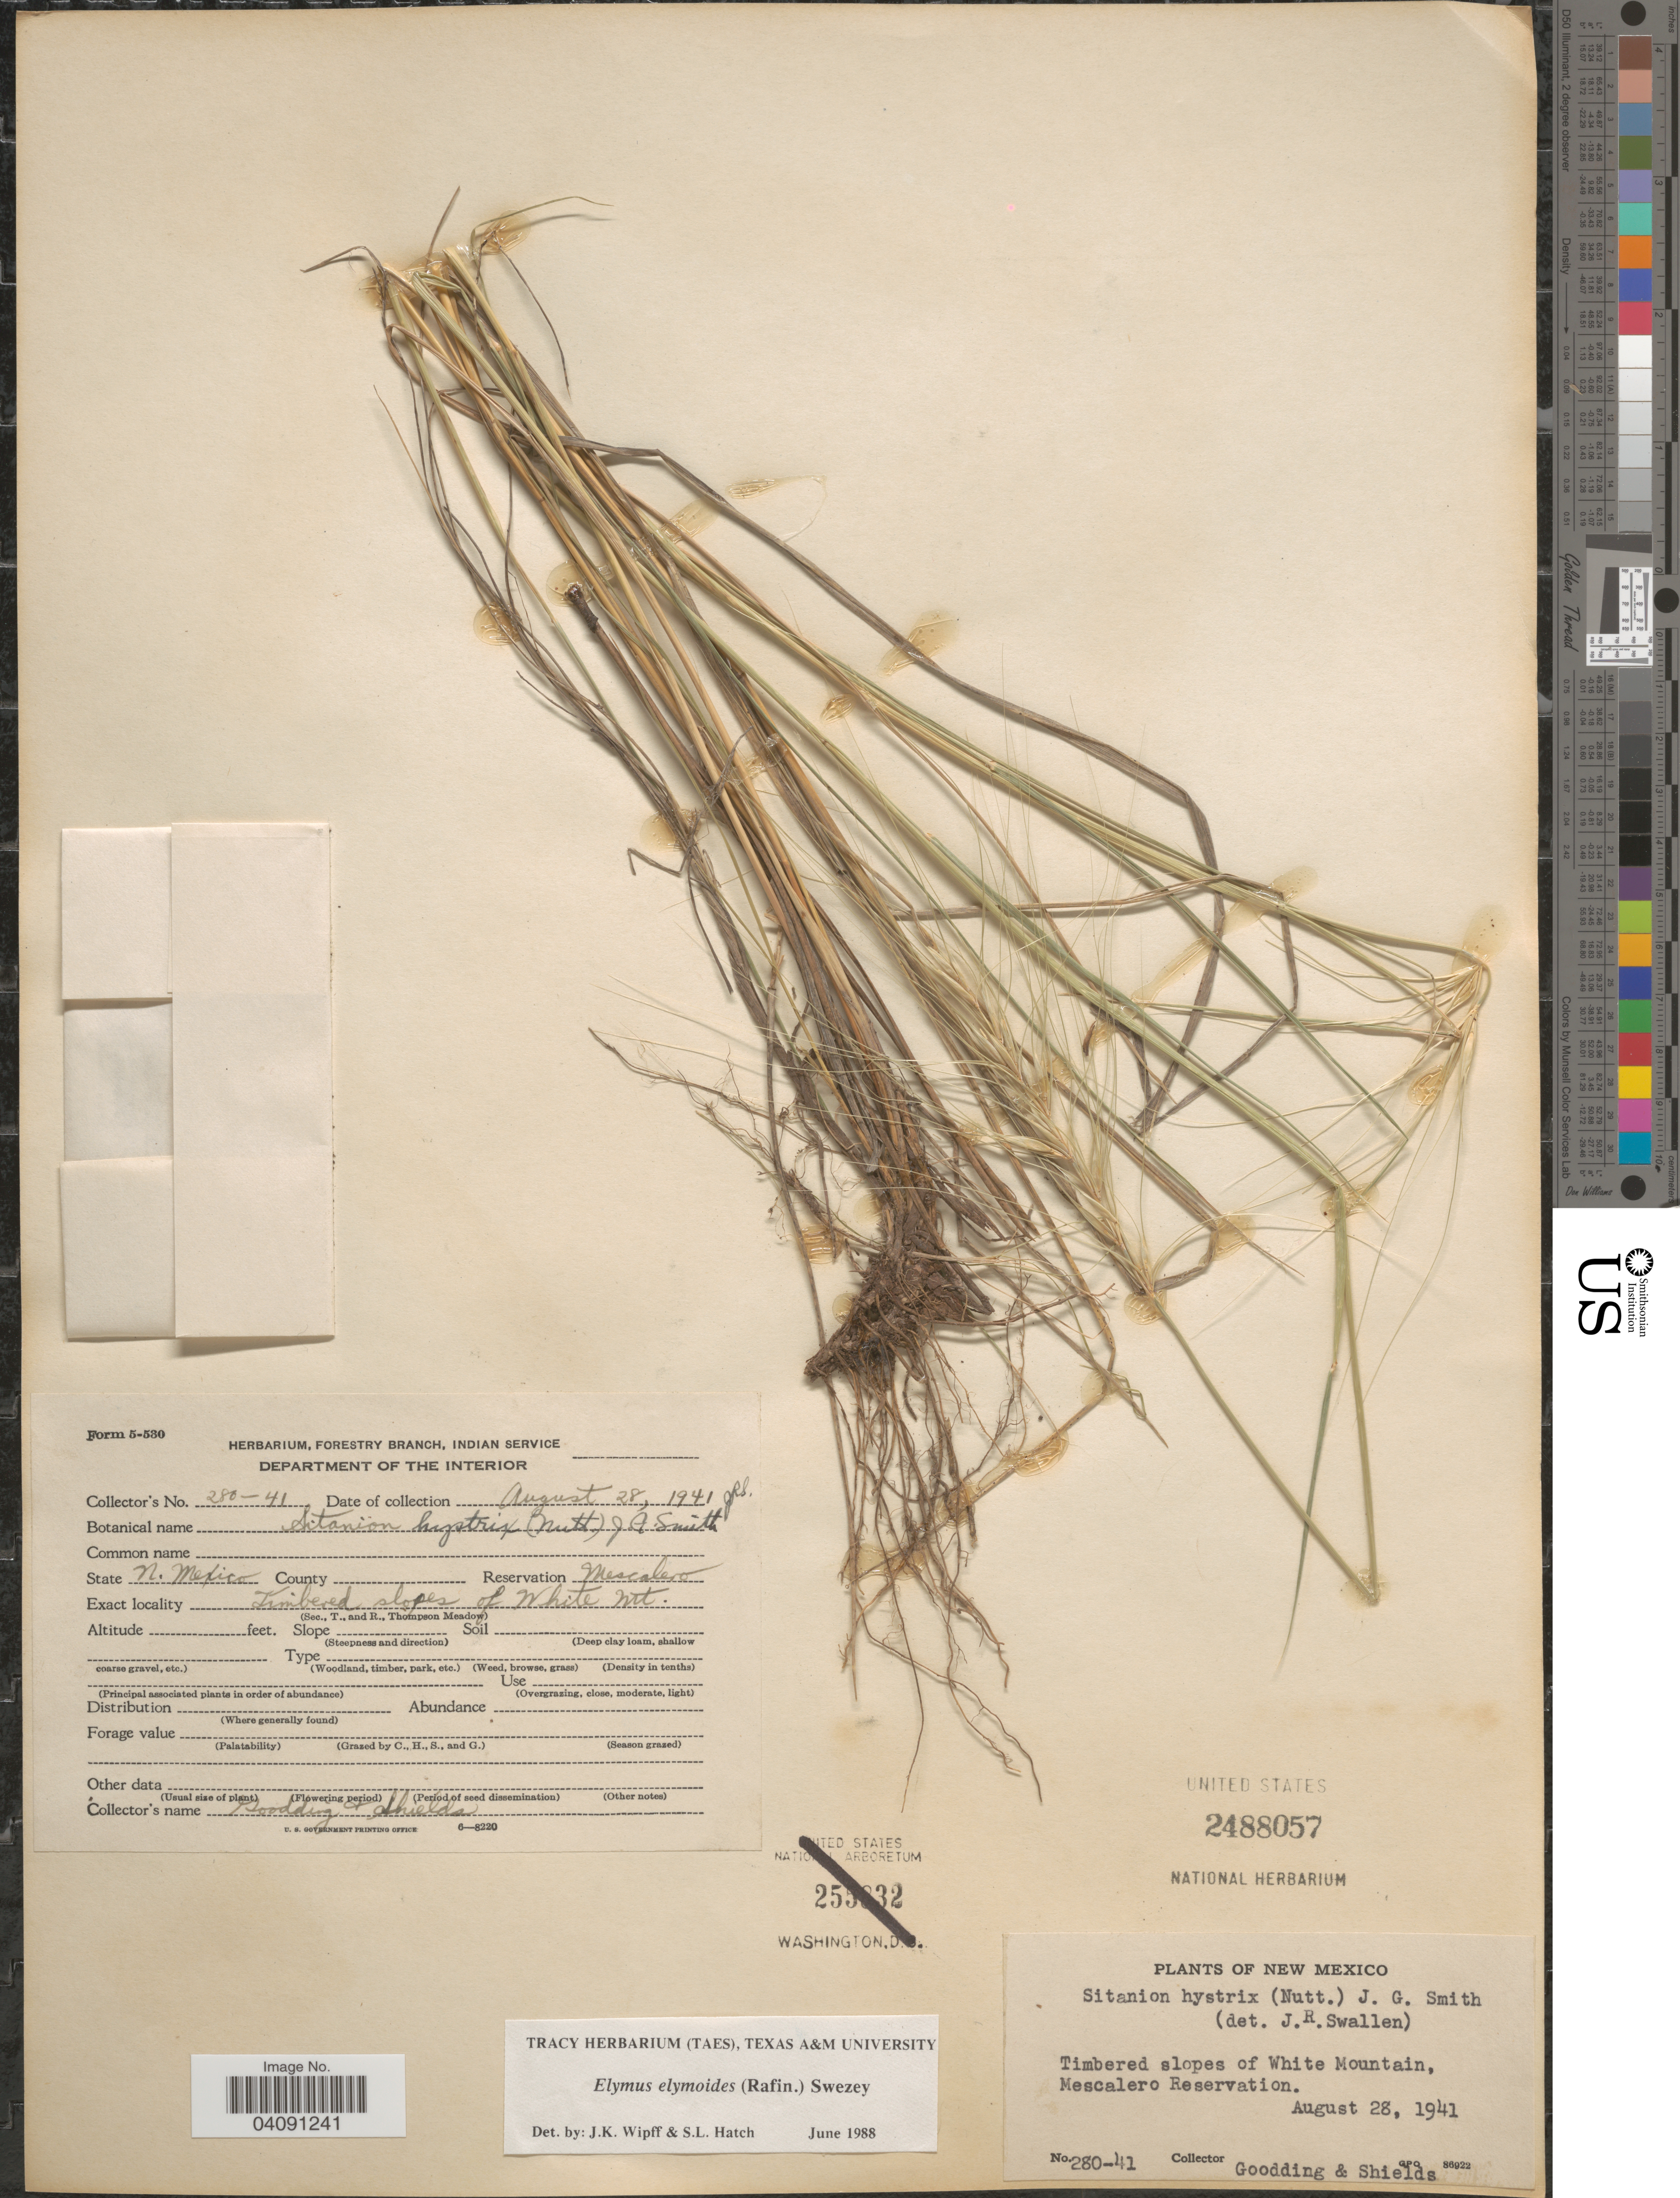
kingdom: Plantae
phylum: Tracheophyta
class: Liliopsida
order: Poales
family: Poaceae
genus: Elymus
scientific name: Elymus canadensis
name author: L.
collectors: Goodding & Shields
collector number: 280-41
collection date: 1941-08-28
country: United States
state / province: New Mexico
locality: Timbered slopes of White Mountain, Mescalero Reservation.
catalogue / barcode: US 2488057